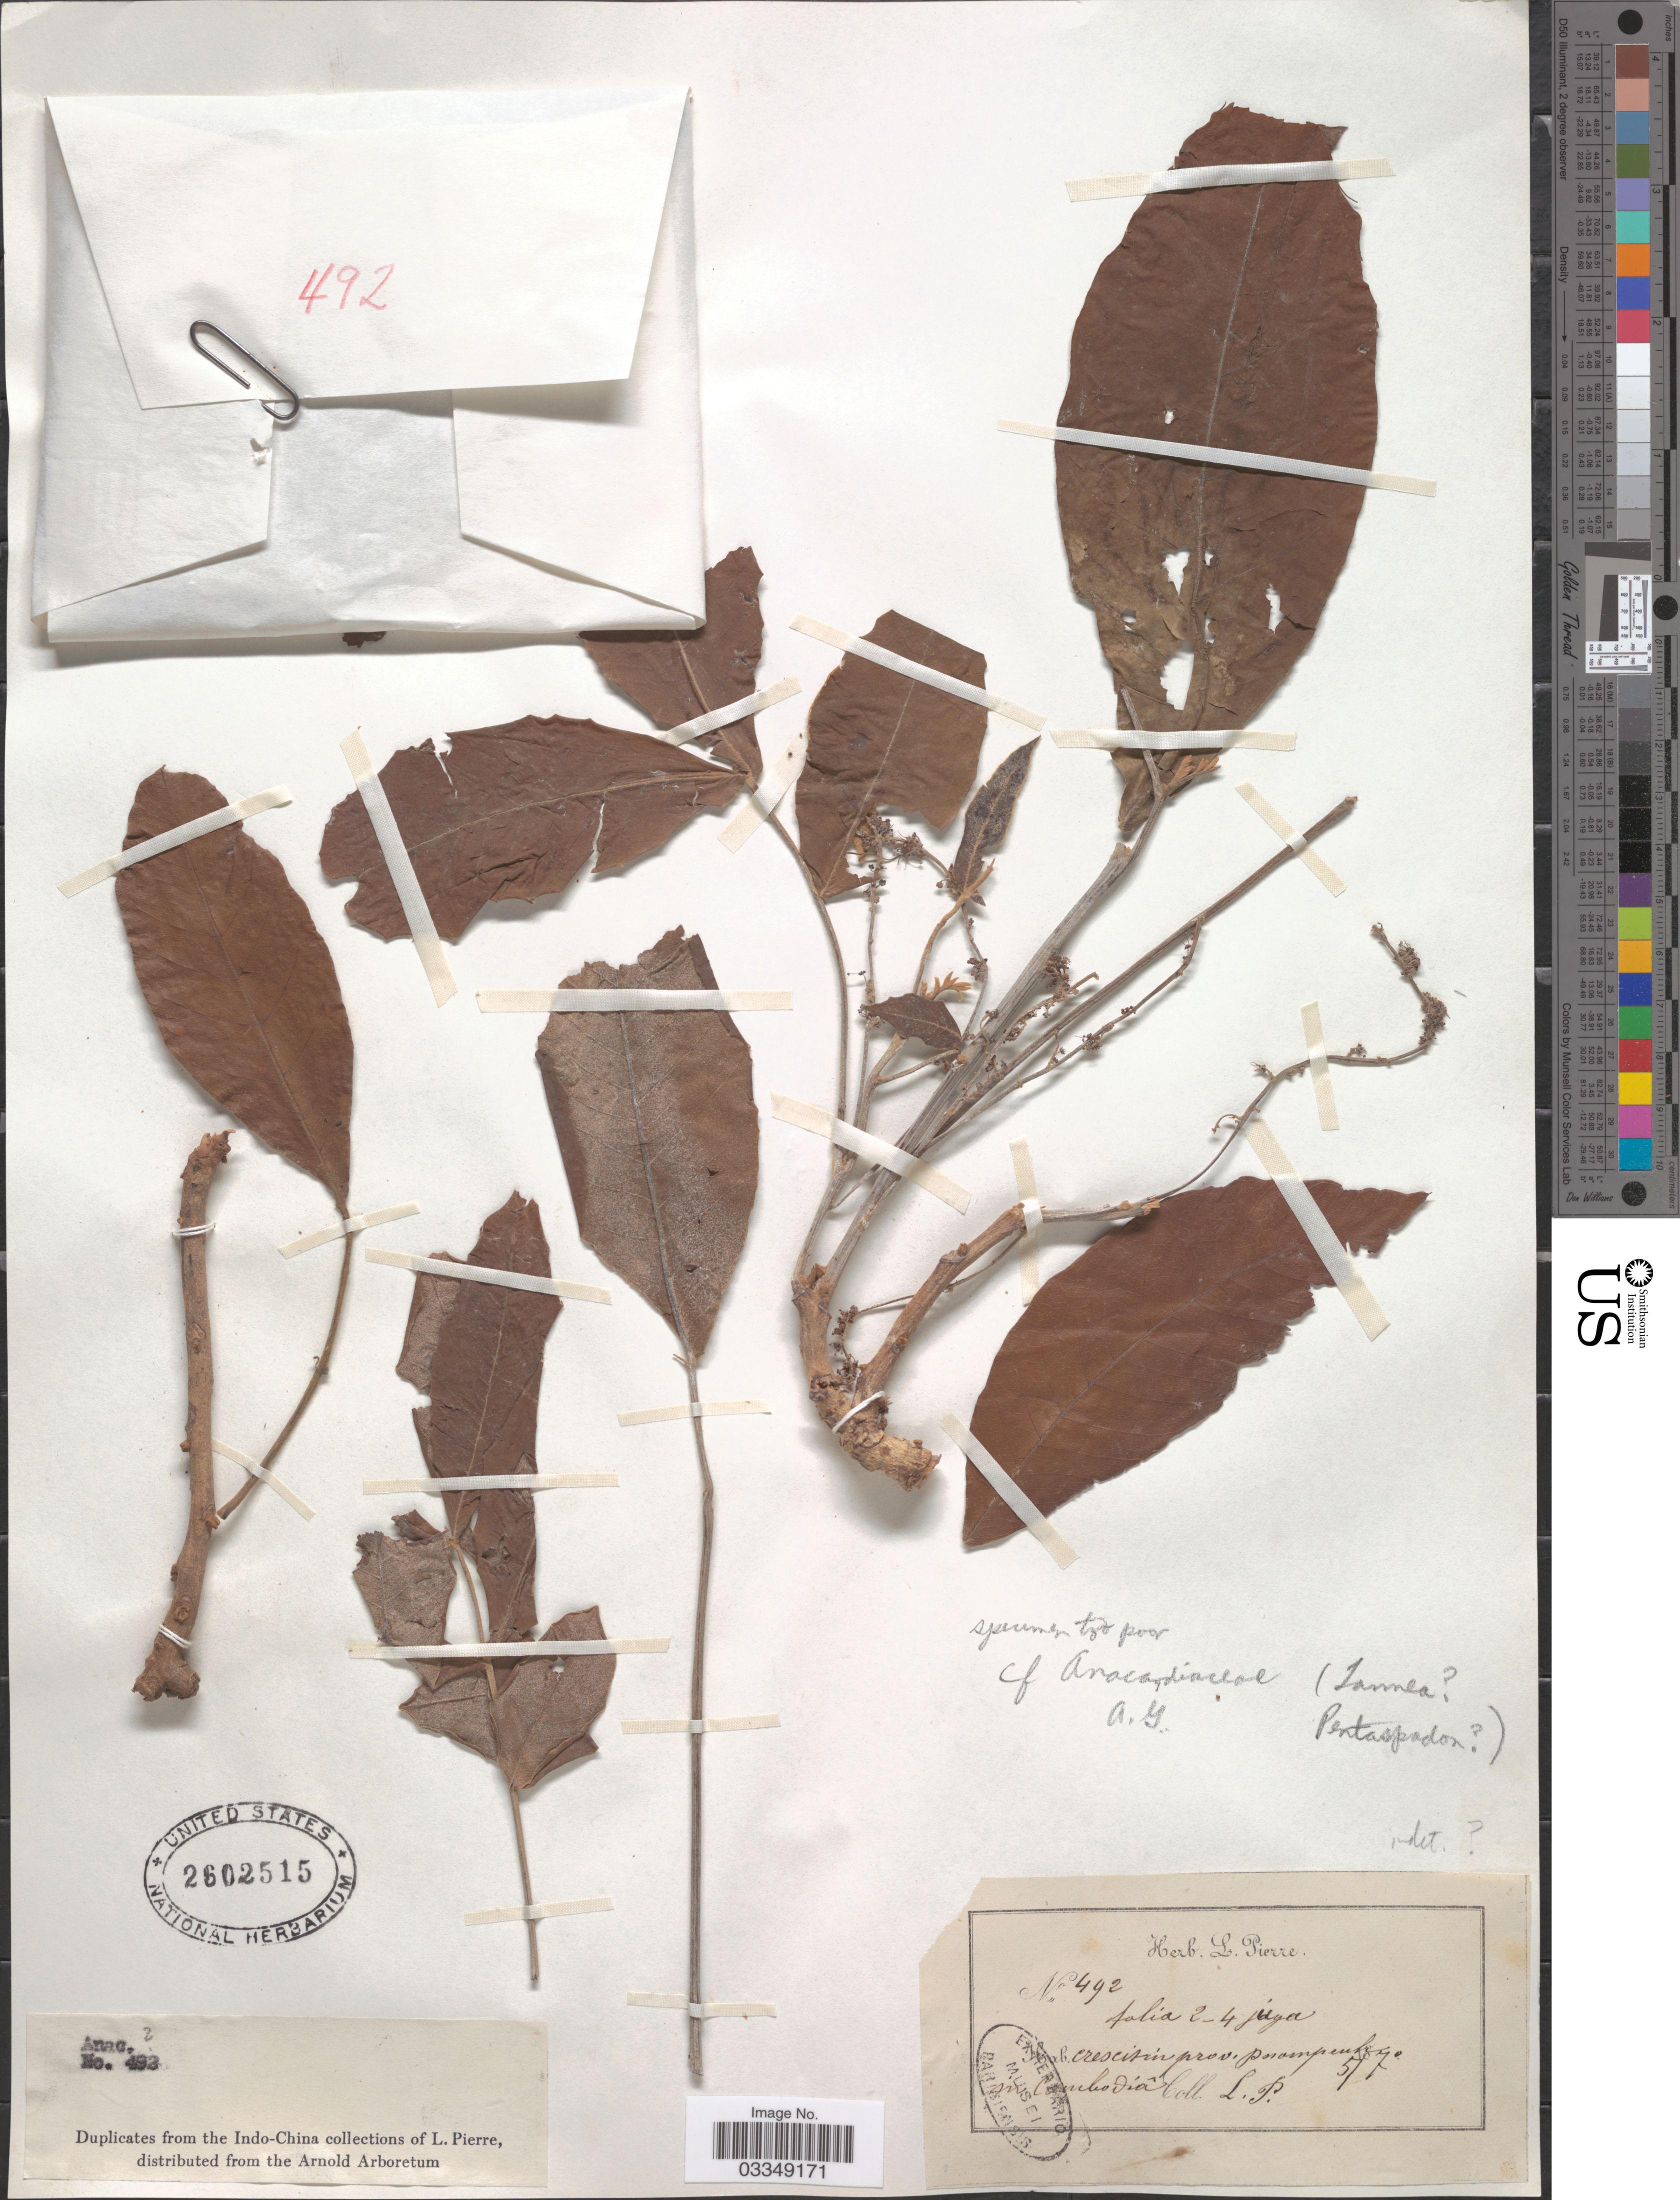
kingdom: Plantae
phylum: Tracheophyta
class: Magnoliopsida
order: Sapindales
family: Anacardiaceae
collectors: L. Pierre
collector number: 492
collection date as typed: Transcribed d/m/y: /5/70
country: Cambodia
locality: Prov. Pnompenh [Phnom Penh province] in Cambodia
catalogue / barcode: US 2602515